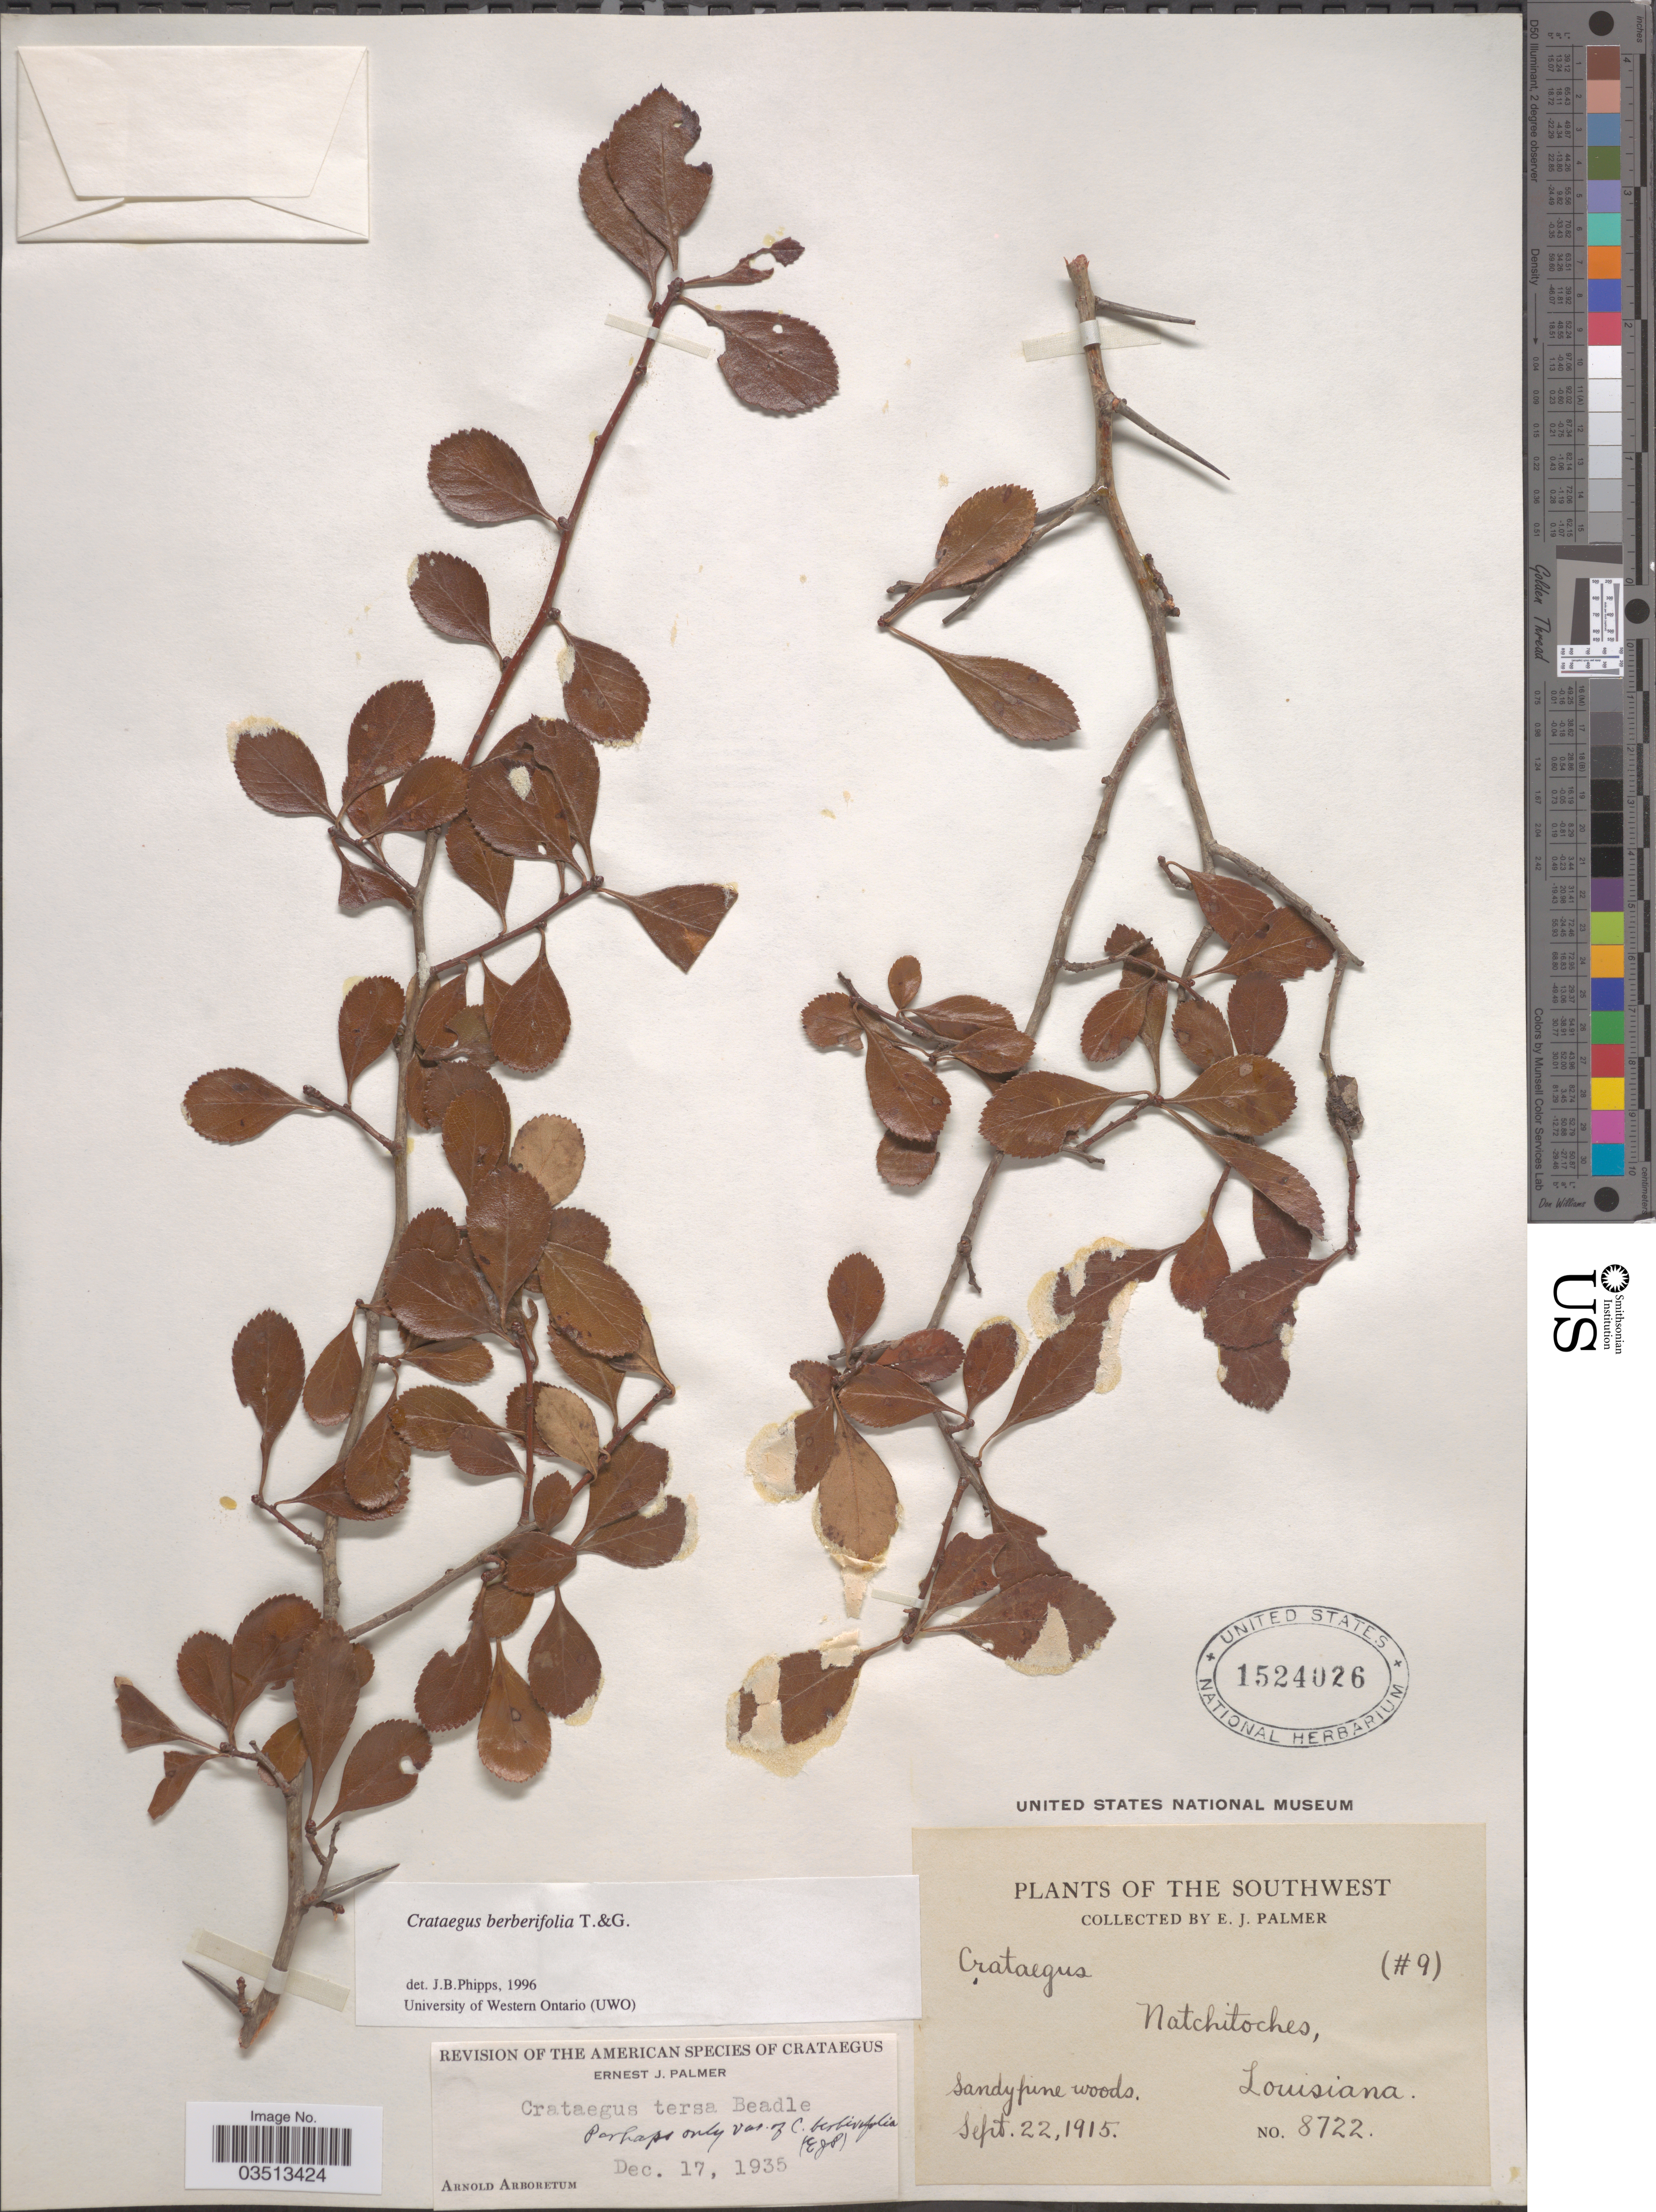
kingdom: Plantae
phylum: Tracheophyta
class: Magnoliopsida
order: Rosales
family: Rosaceae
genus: Crataegus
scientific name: Crataegus berberifolia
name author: Torr. & A. Gray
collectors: E. J. Palmer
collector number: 8722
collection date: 1915-09-22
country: United States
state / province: Louisiana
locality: The Southwest. Natchitoches.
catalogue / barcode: US 1524026